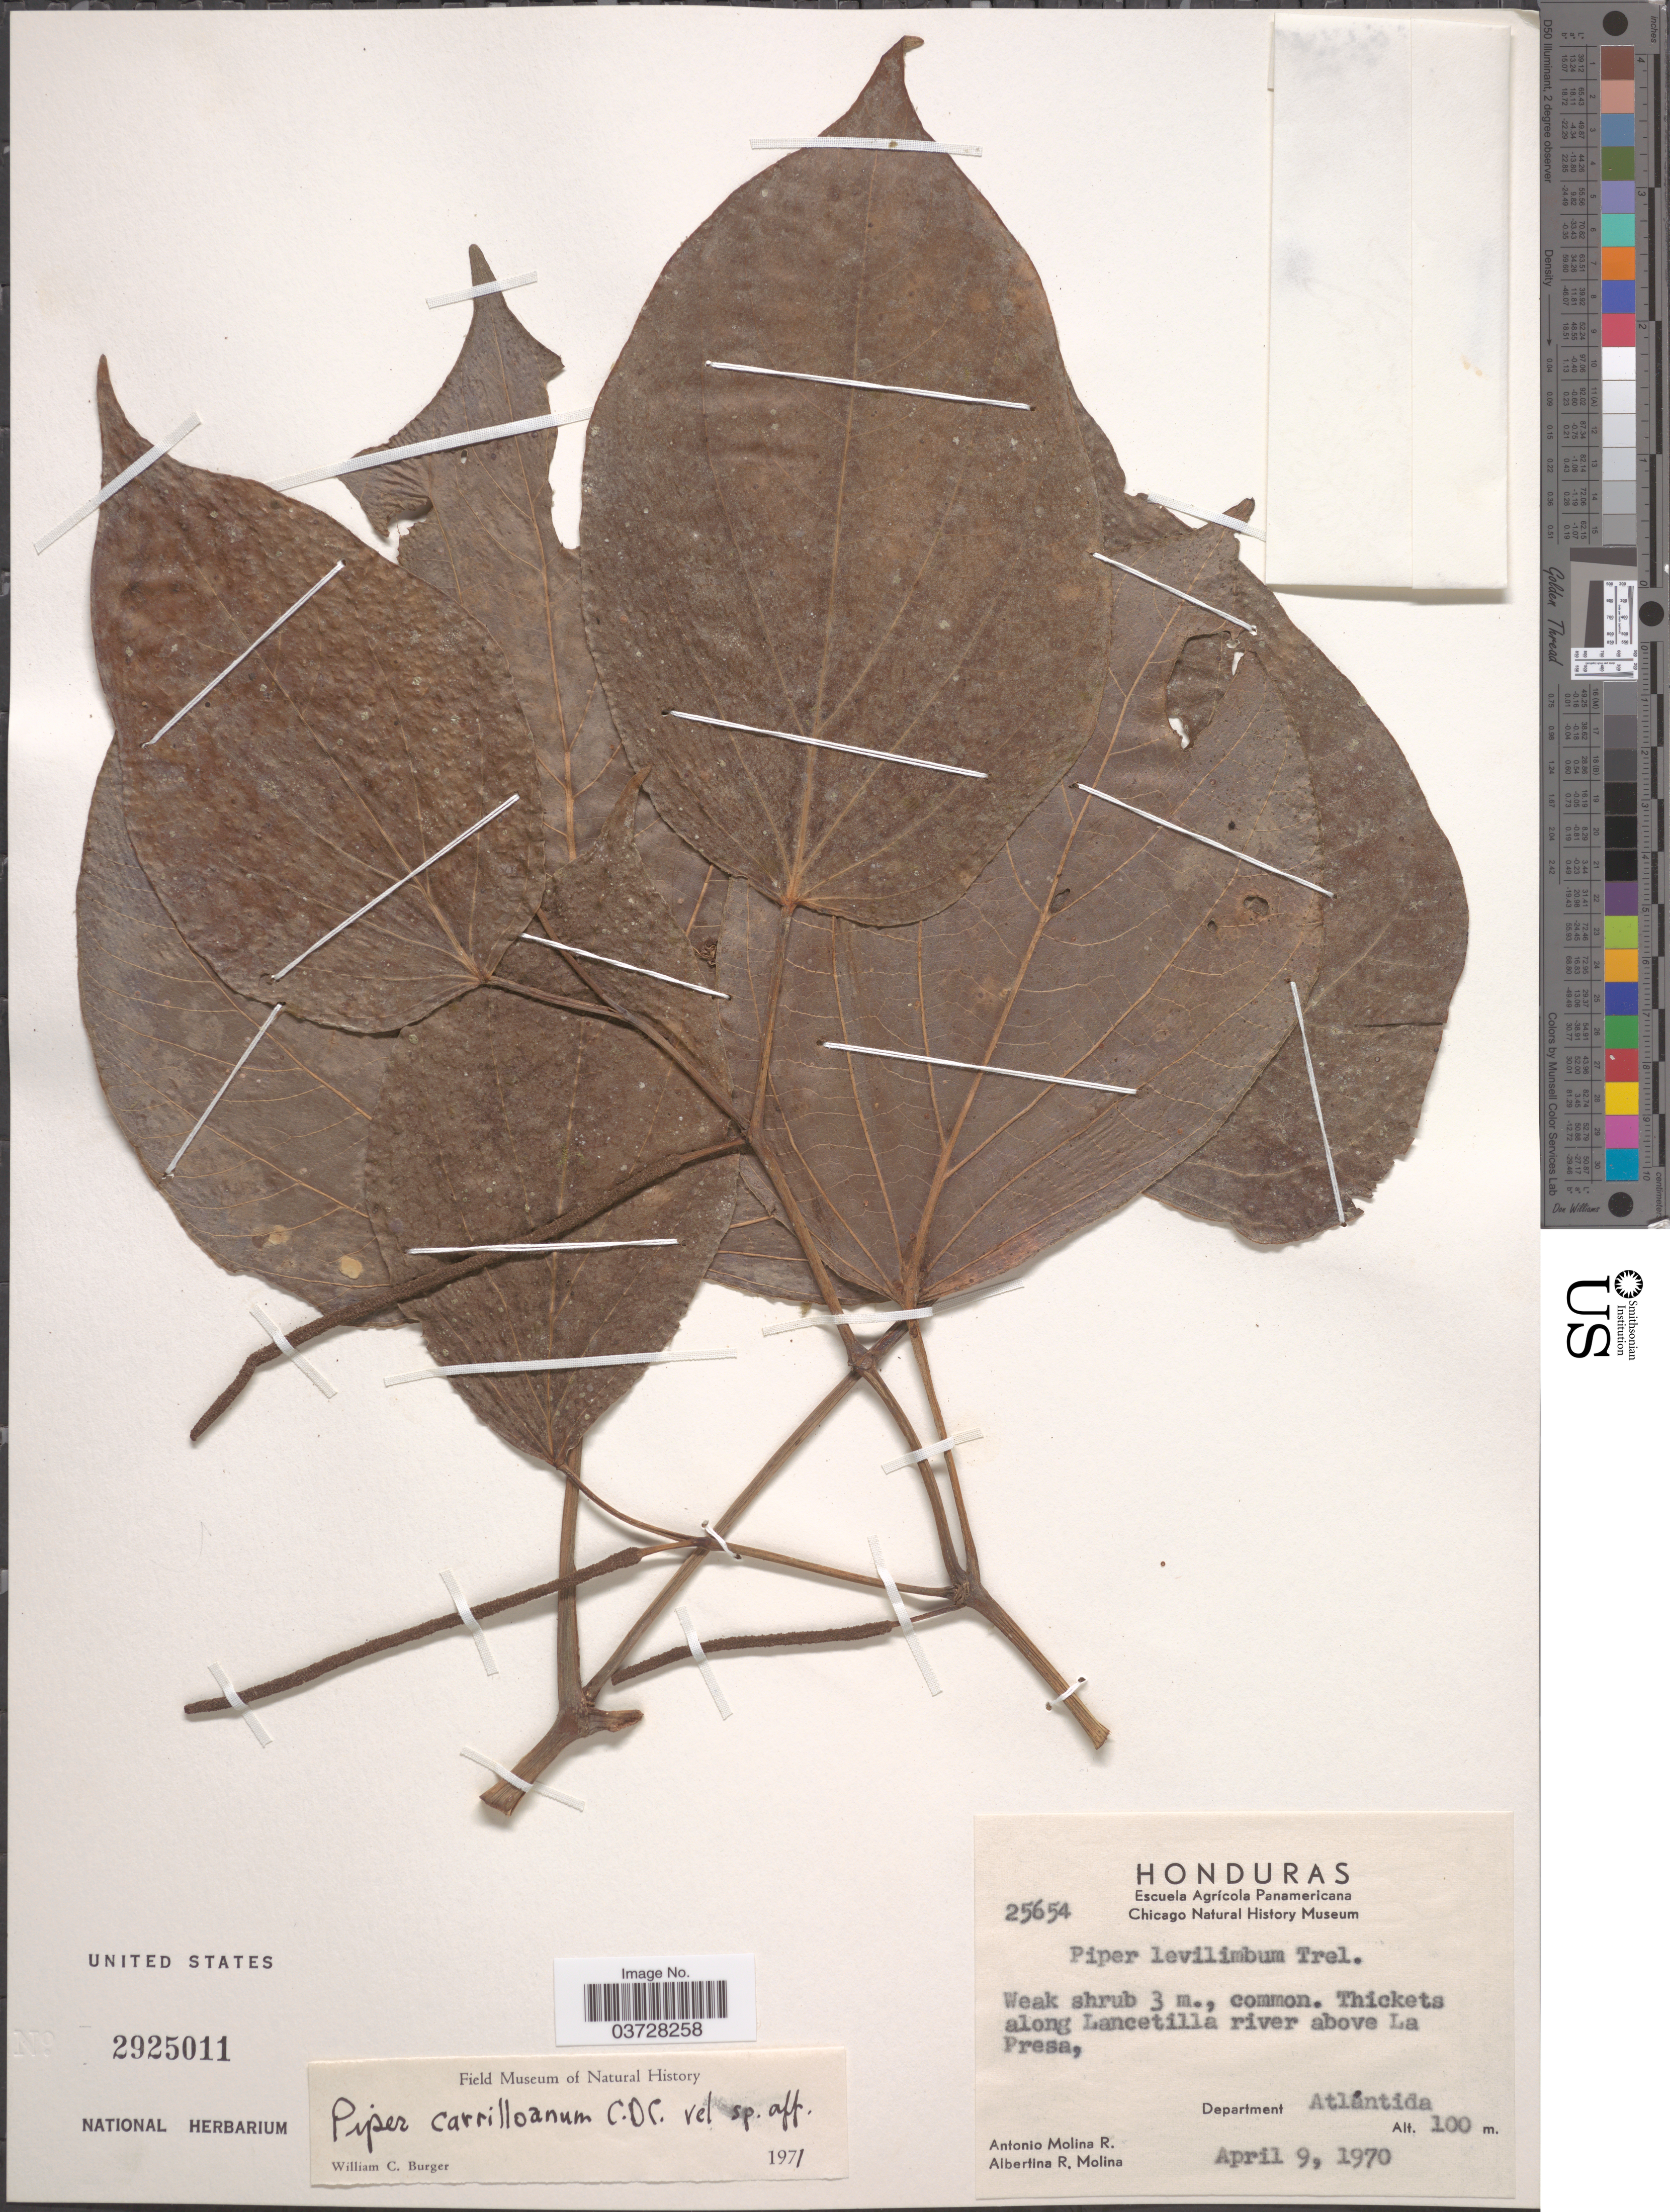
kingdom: Plantae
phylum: Tracheophyta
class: Magnoliopsida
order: Piperales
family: Piperaceae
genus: Piper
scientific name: Piper carrilloanum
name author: C. DC.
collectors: A. Molina R. & A. R. Molina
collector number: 25654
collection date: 1970-04-09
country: Honduras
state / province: Atlantida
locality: Along Lancetilla river above La Presa, Department Atlántida.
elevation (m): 100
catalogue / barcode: US 2925011